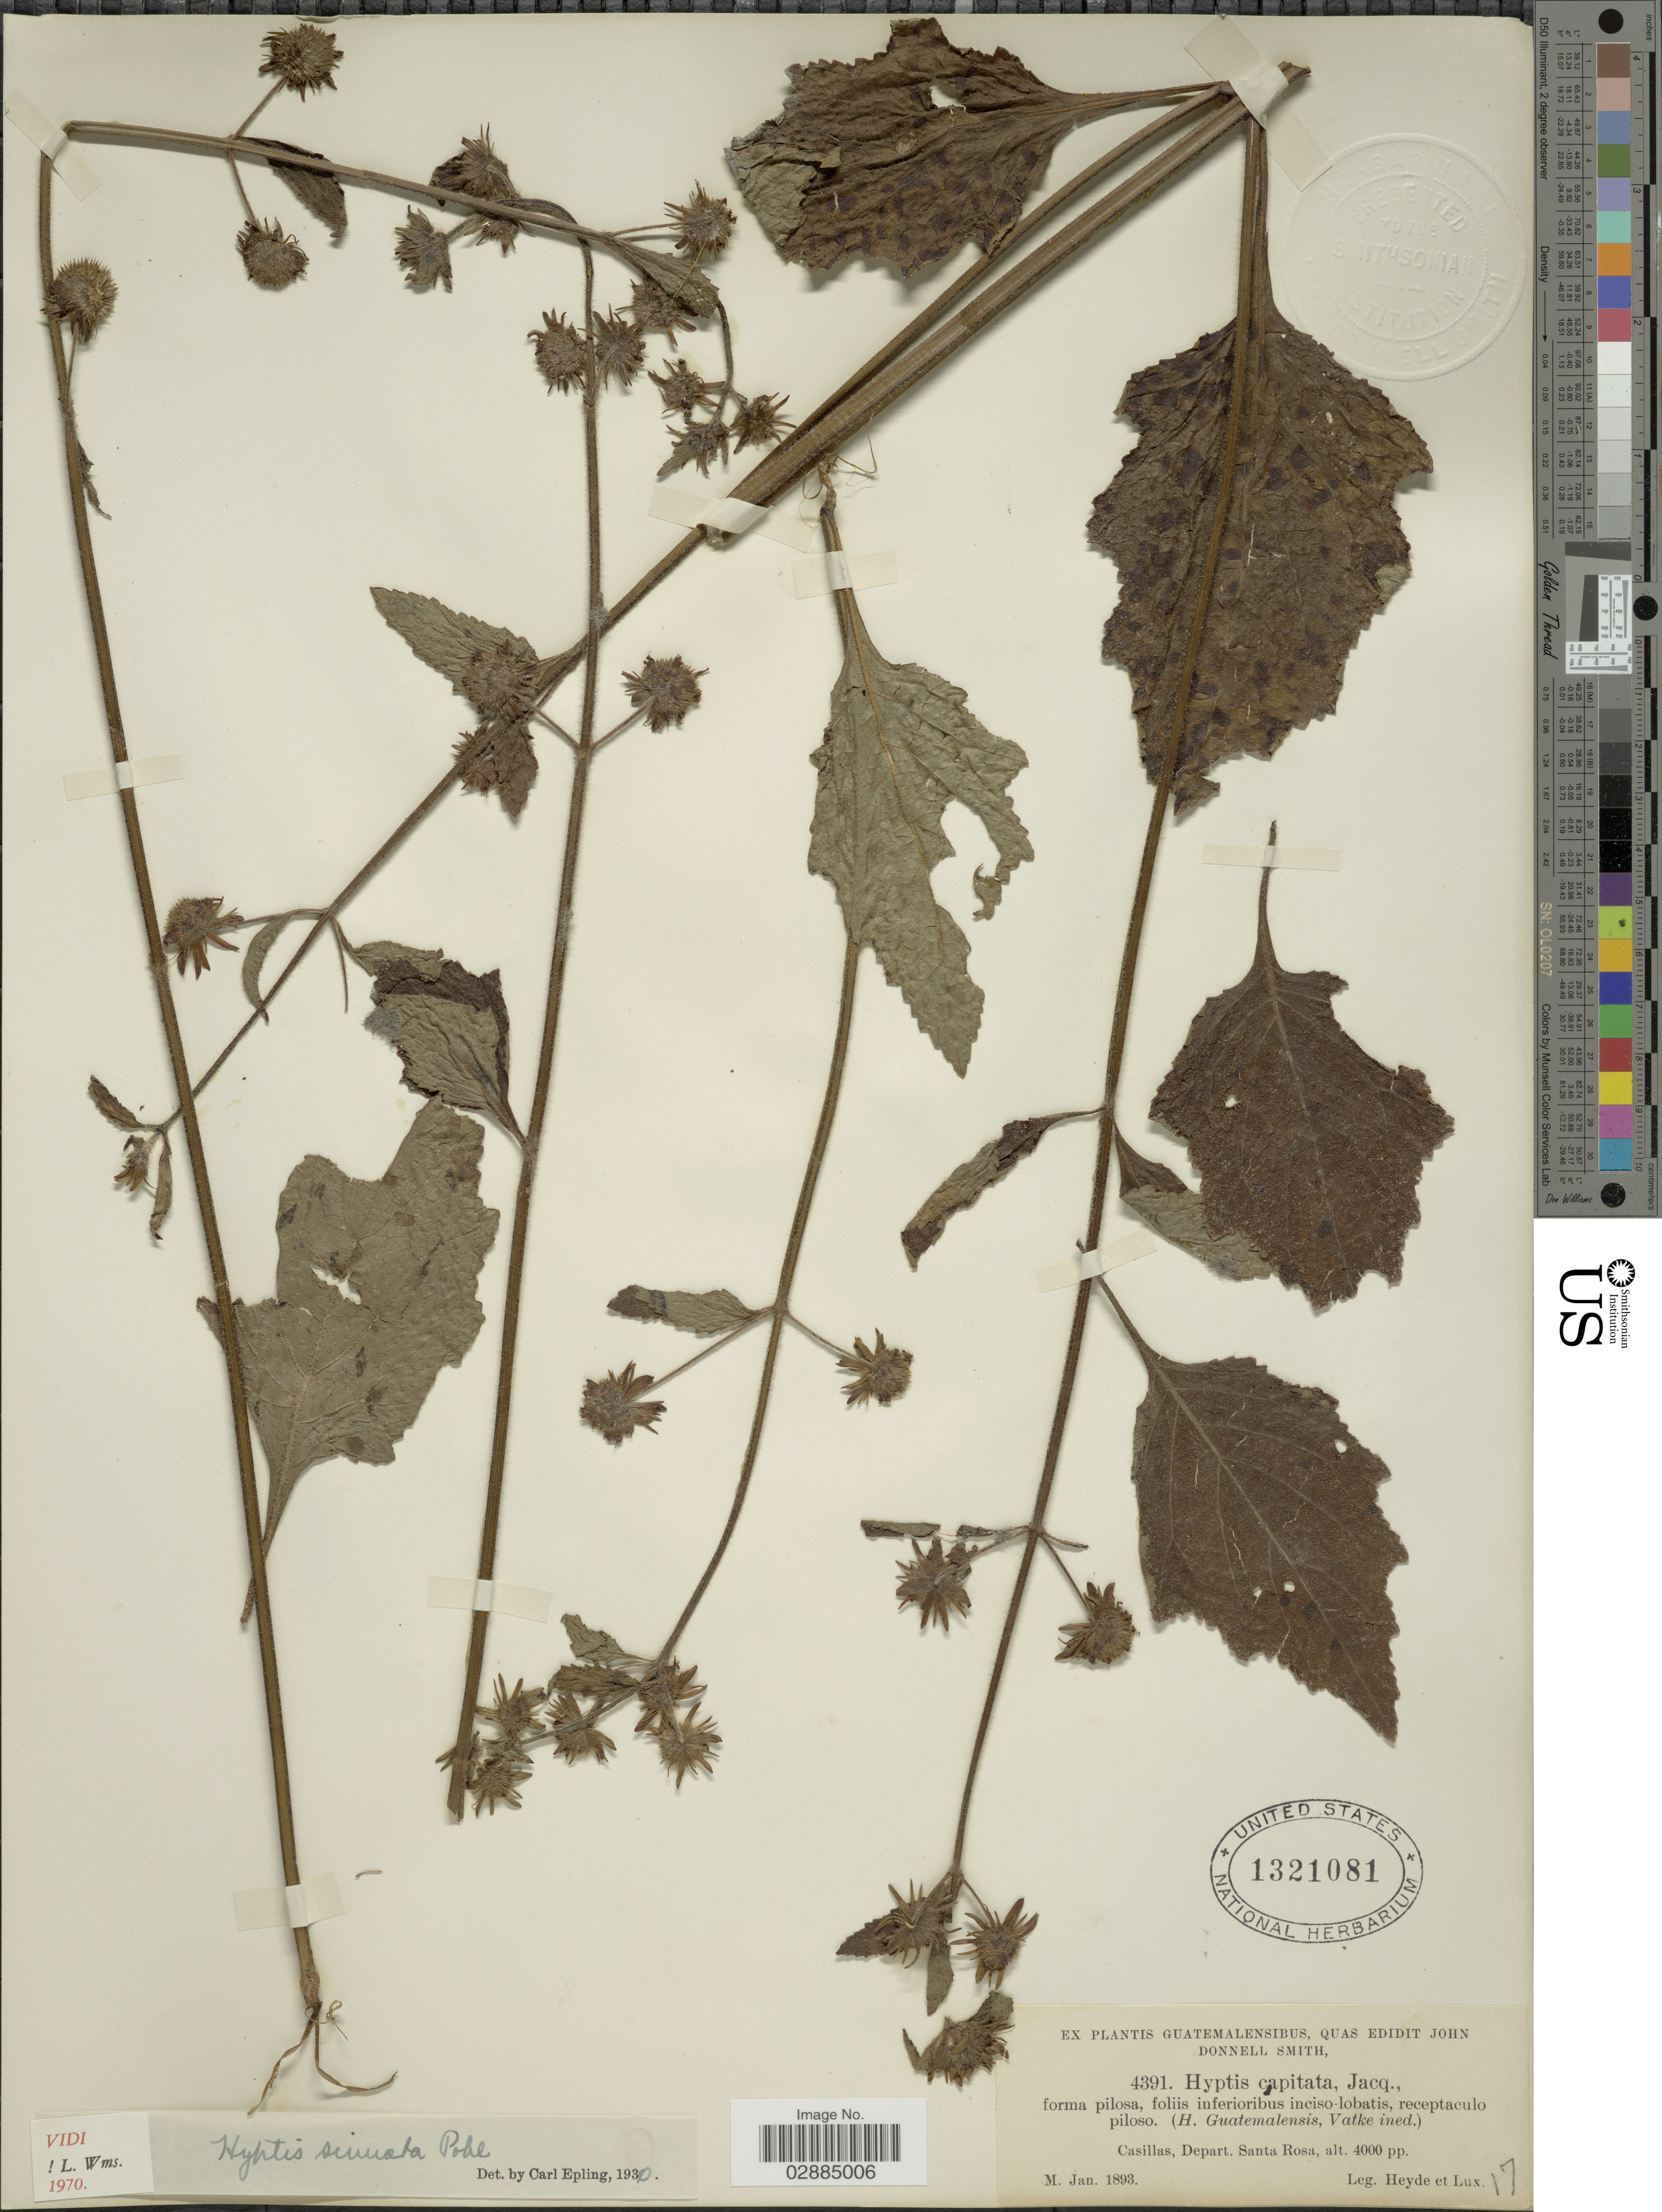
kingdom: Plantae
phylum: Tracheophyta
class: Magnoliopsida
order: Lamiales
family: Lamiaceae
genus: Hyptis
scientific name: Hyptis sinuata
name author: Pohl ex Benth.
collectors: Heyde & Lux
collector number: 4391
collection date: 1893-01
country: Guatemala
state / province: Santa Rosa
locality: Casillas, Depart. Santa Rosa.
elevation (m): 1219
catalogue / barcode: US 1321081